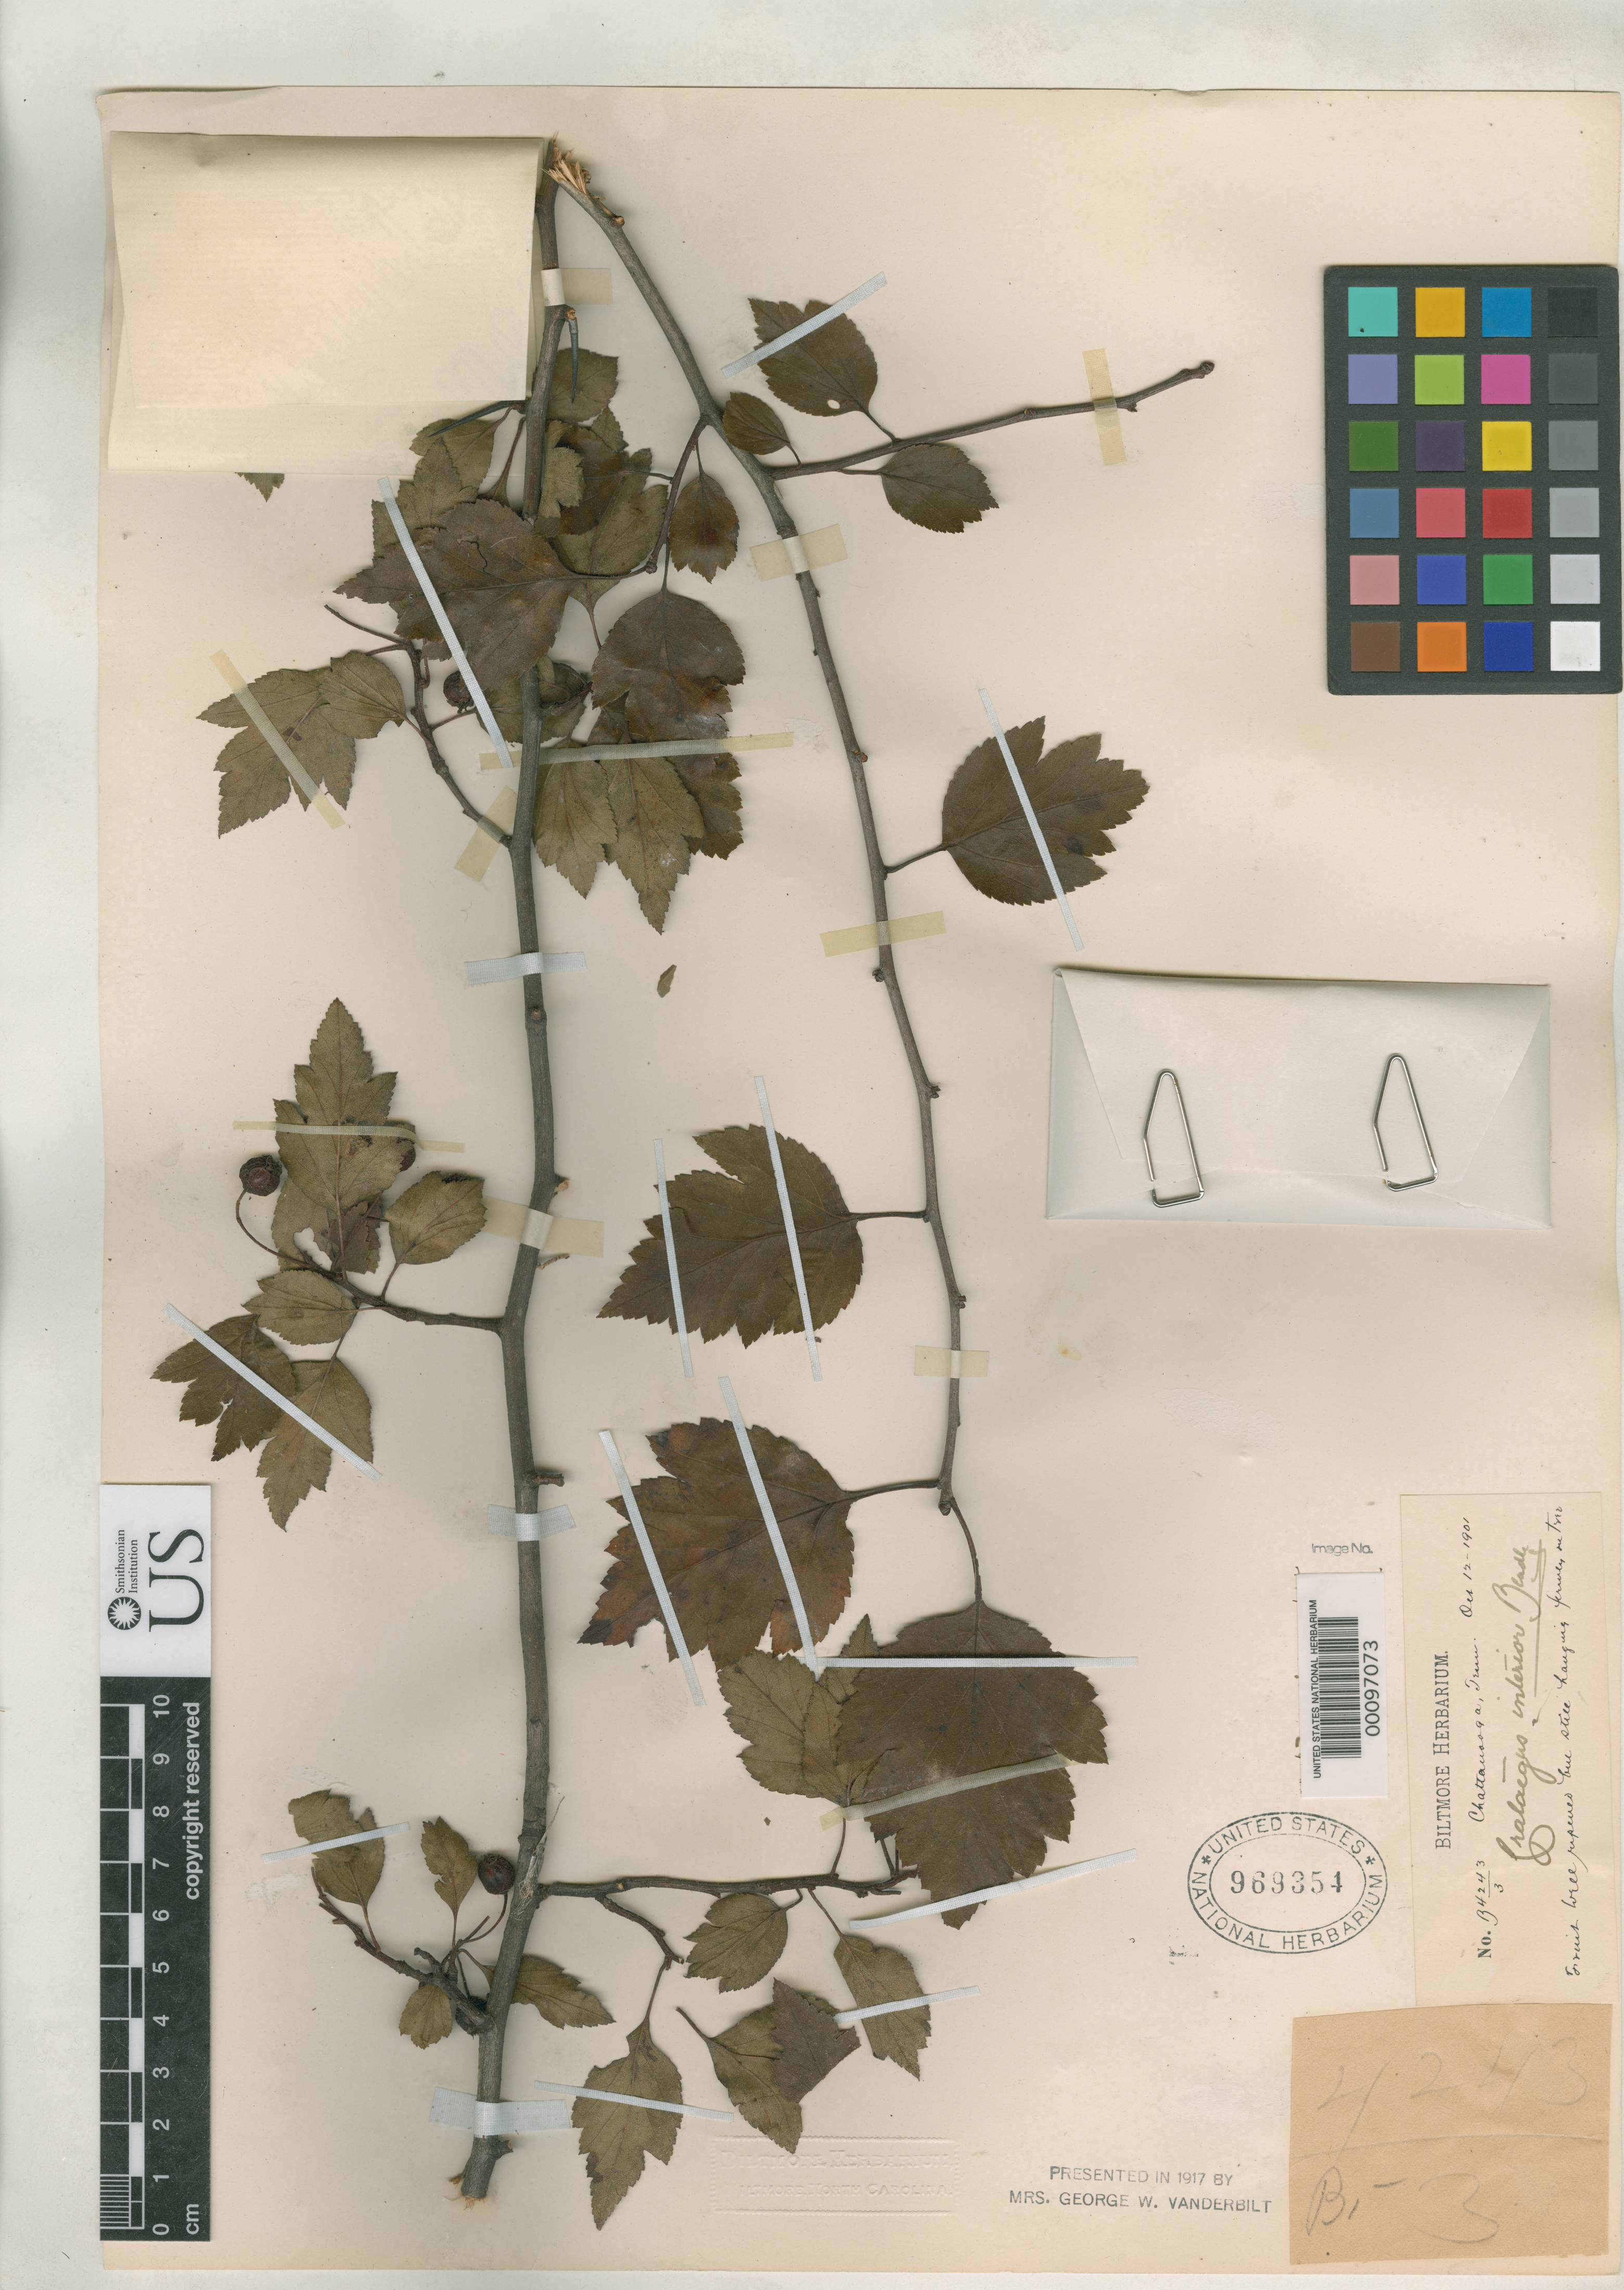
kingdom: Plantae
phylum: Tracheophyta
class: Magnoliopsida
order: Rosales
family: Rosaceae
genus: Crataegus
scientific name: Crataegus interior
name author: Beadle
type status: Syntype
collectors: ex herb. Biltmore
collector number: B 4243/3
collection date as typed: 12 Oct 1901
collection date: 1901-10-12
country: United States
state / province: Tennessee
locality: Chatanooga.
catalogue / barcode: US 969354